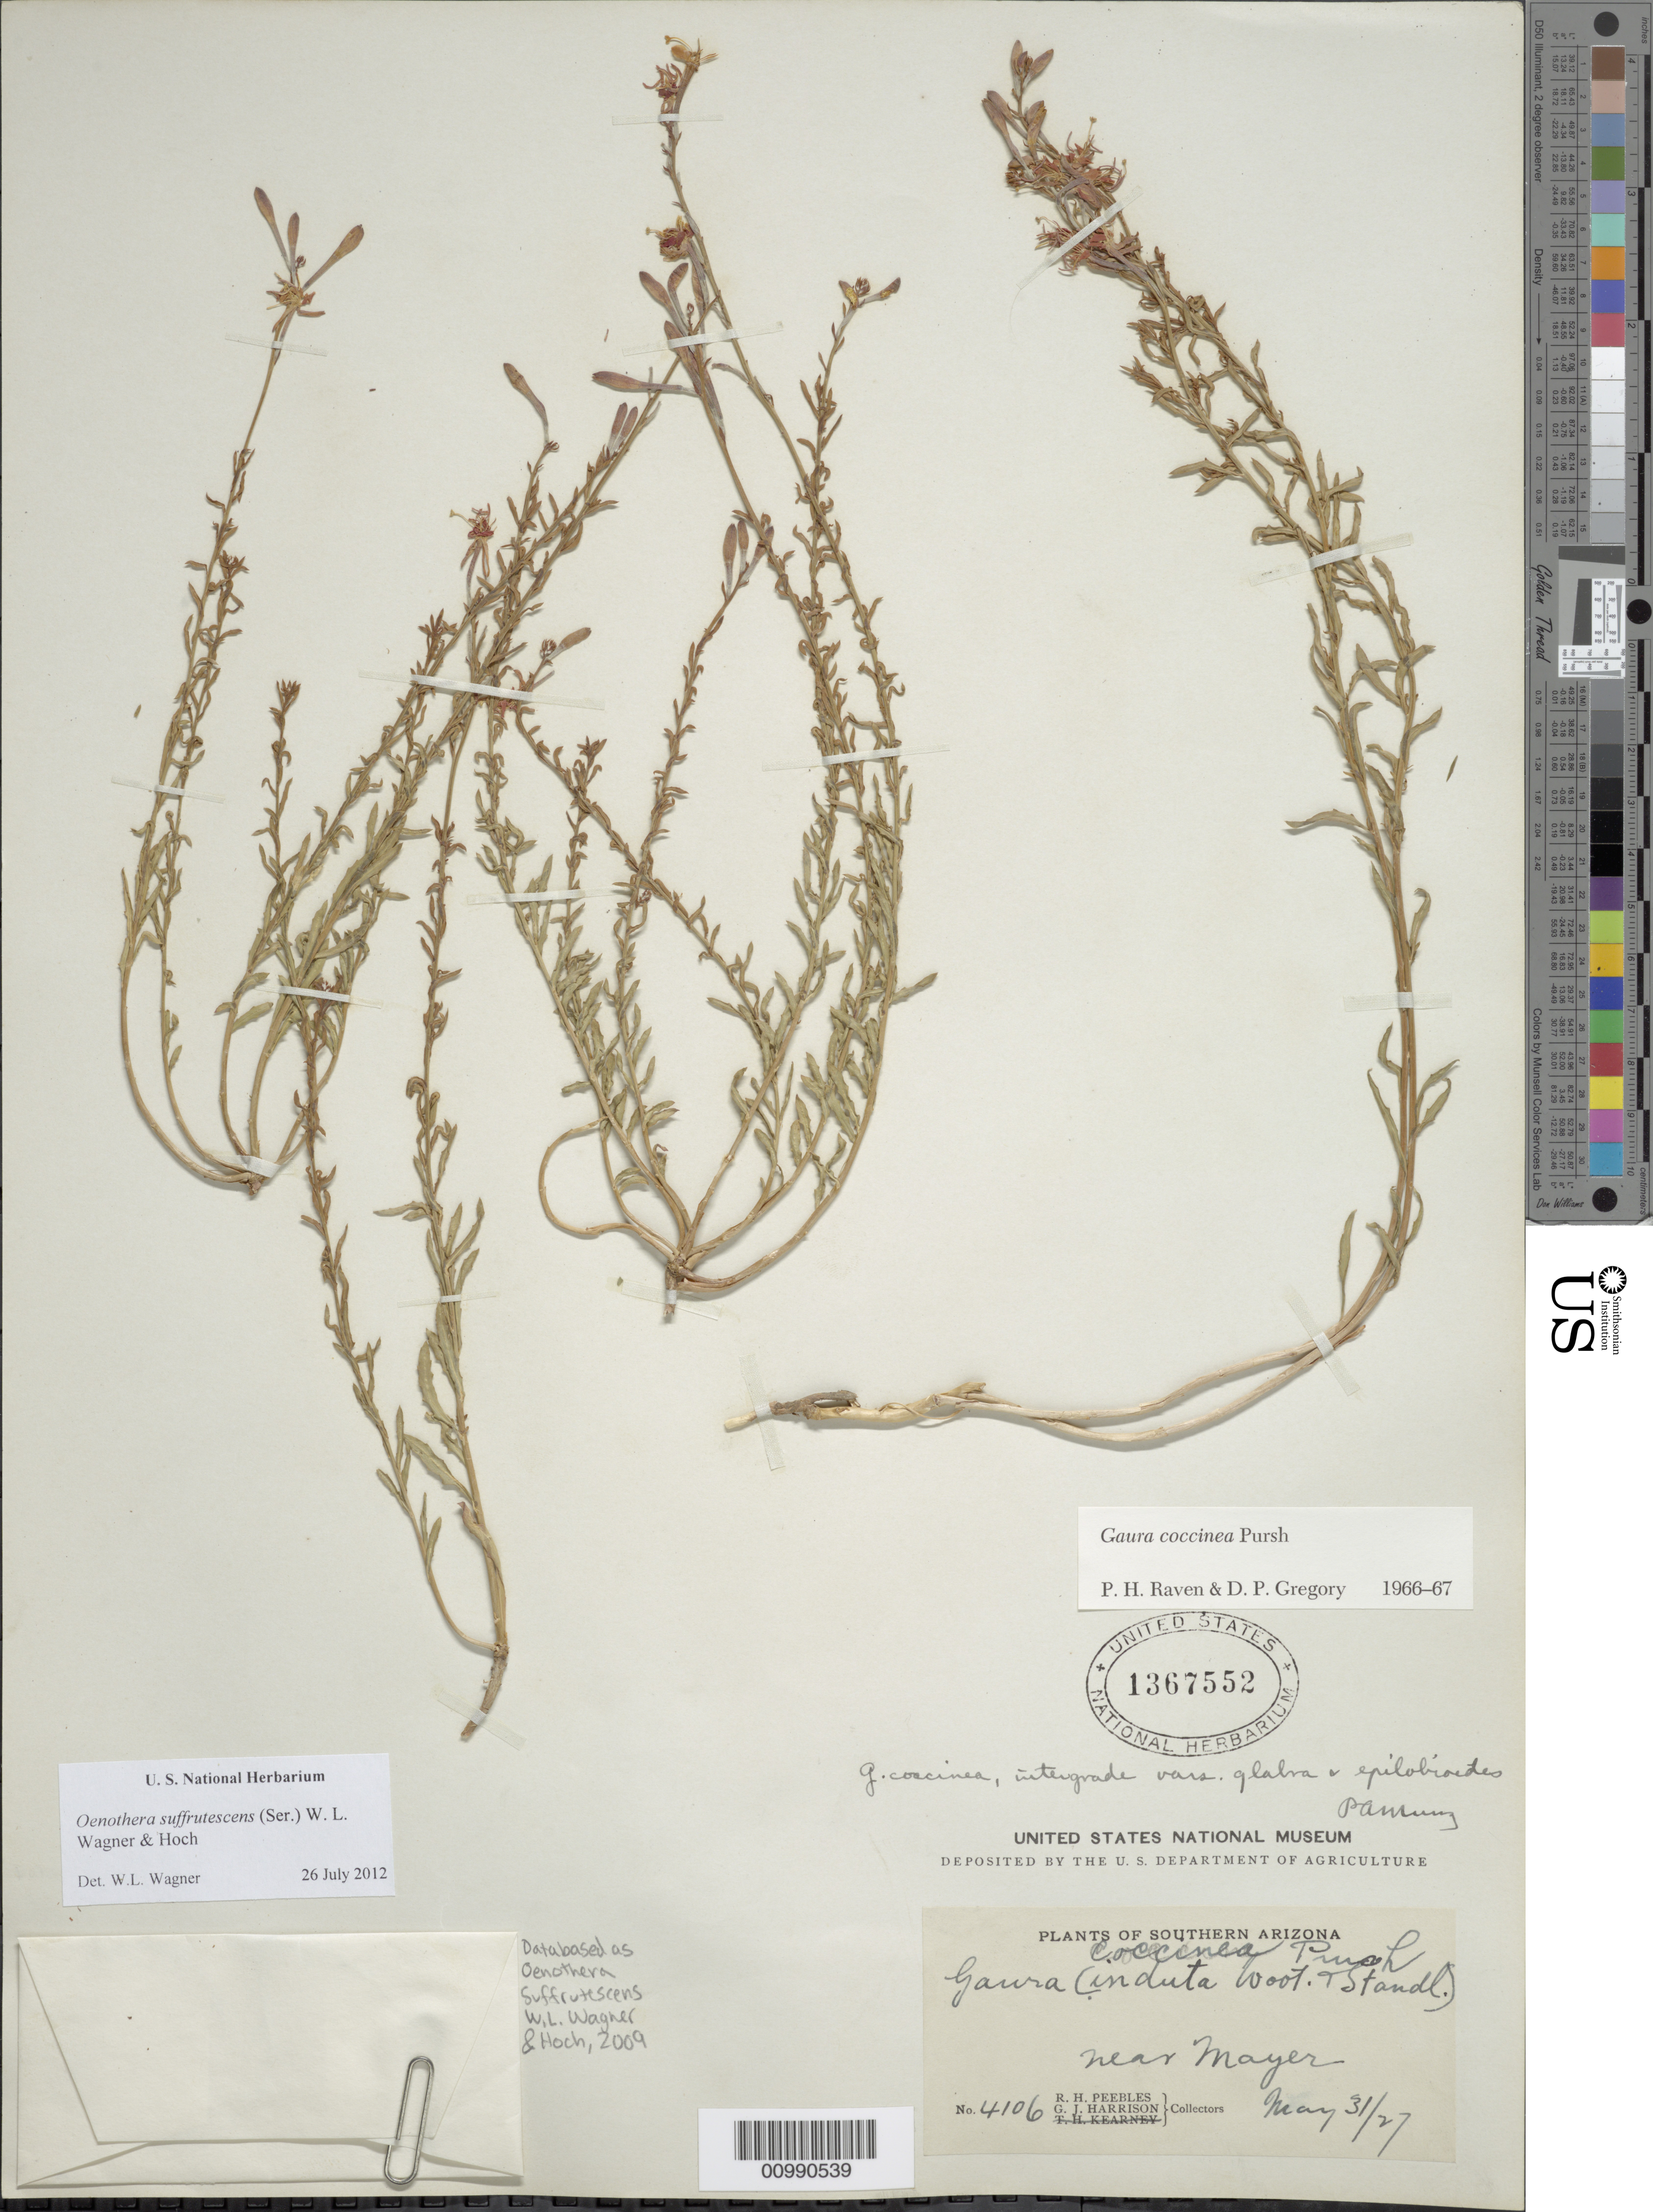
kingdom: Plantae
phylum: Tracheophyta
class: Magnoliopsida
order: Myrtales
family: Onagraceae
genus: Oenothera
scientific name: Oenothera suffrutescens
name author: (Ser.) W.L. Wagner & Hoch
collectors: R. H. Peebles & G. J. Harrison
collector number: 4106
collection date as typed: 31 May 1927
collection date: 1927-05-31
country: United States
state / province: Arizona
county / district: Yavapai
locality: near Mayer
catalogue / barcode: US 1367552